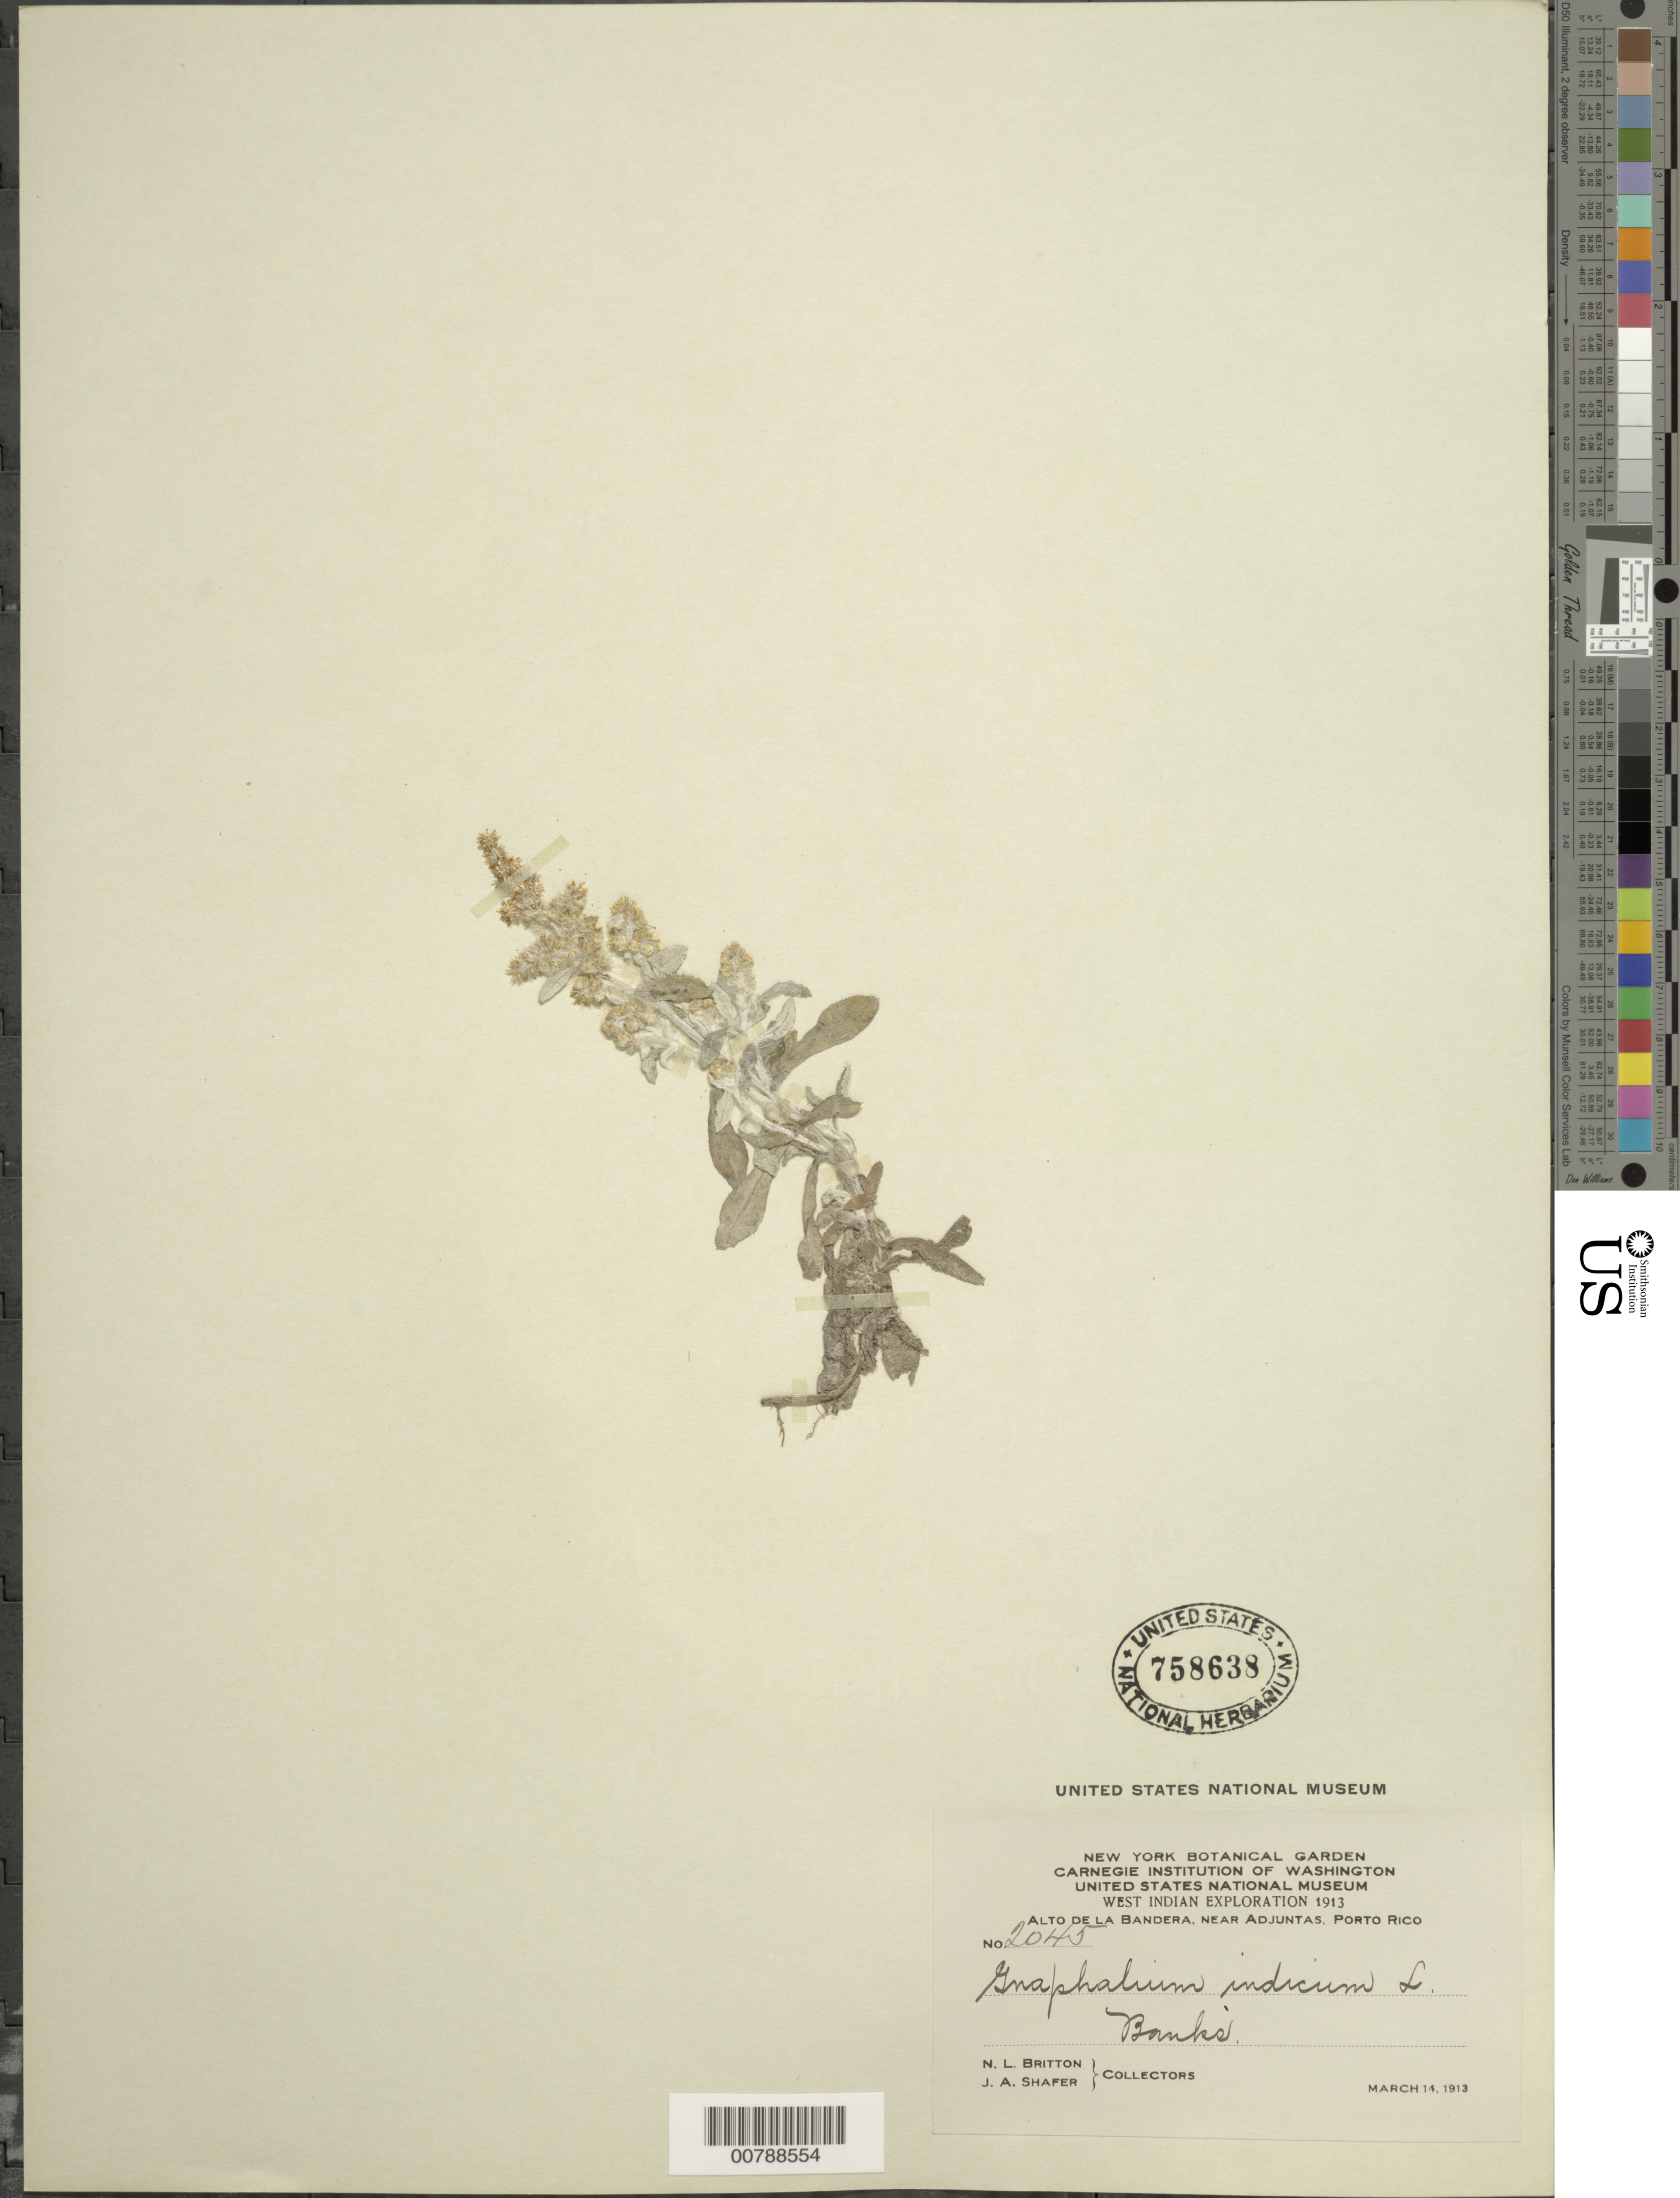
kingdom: Plantae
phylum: Tracheophyta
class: Magnoliopsida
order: Asterales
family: Asteraceae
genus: Helichrysum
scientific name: Helichrysum indicum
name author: (L.) Grierson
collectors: N. Britton & J. A. Shafer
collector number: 2045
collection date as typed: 14 Mar 1913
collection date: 1913-03-14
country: Puerto Rico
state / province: Adjuntas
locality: Alto de la Bandera, near Adjuntas, banks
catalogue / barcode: US 758638